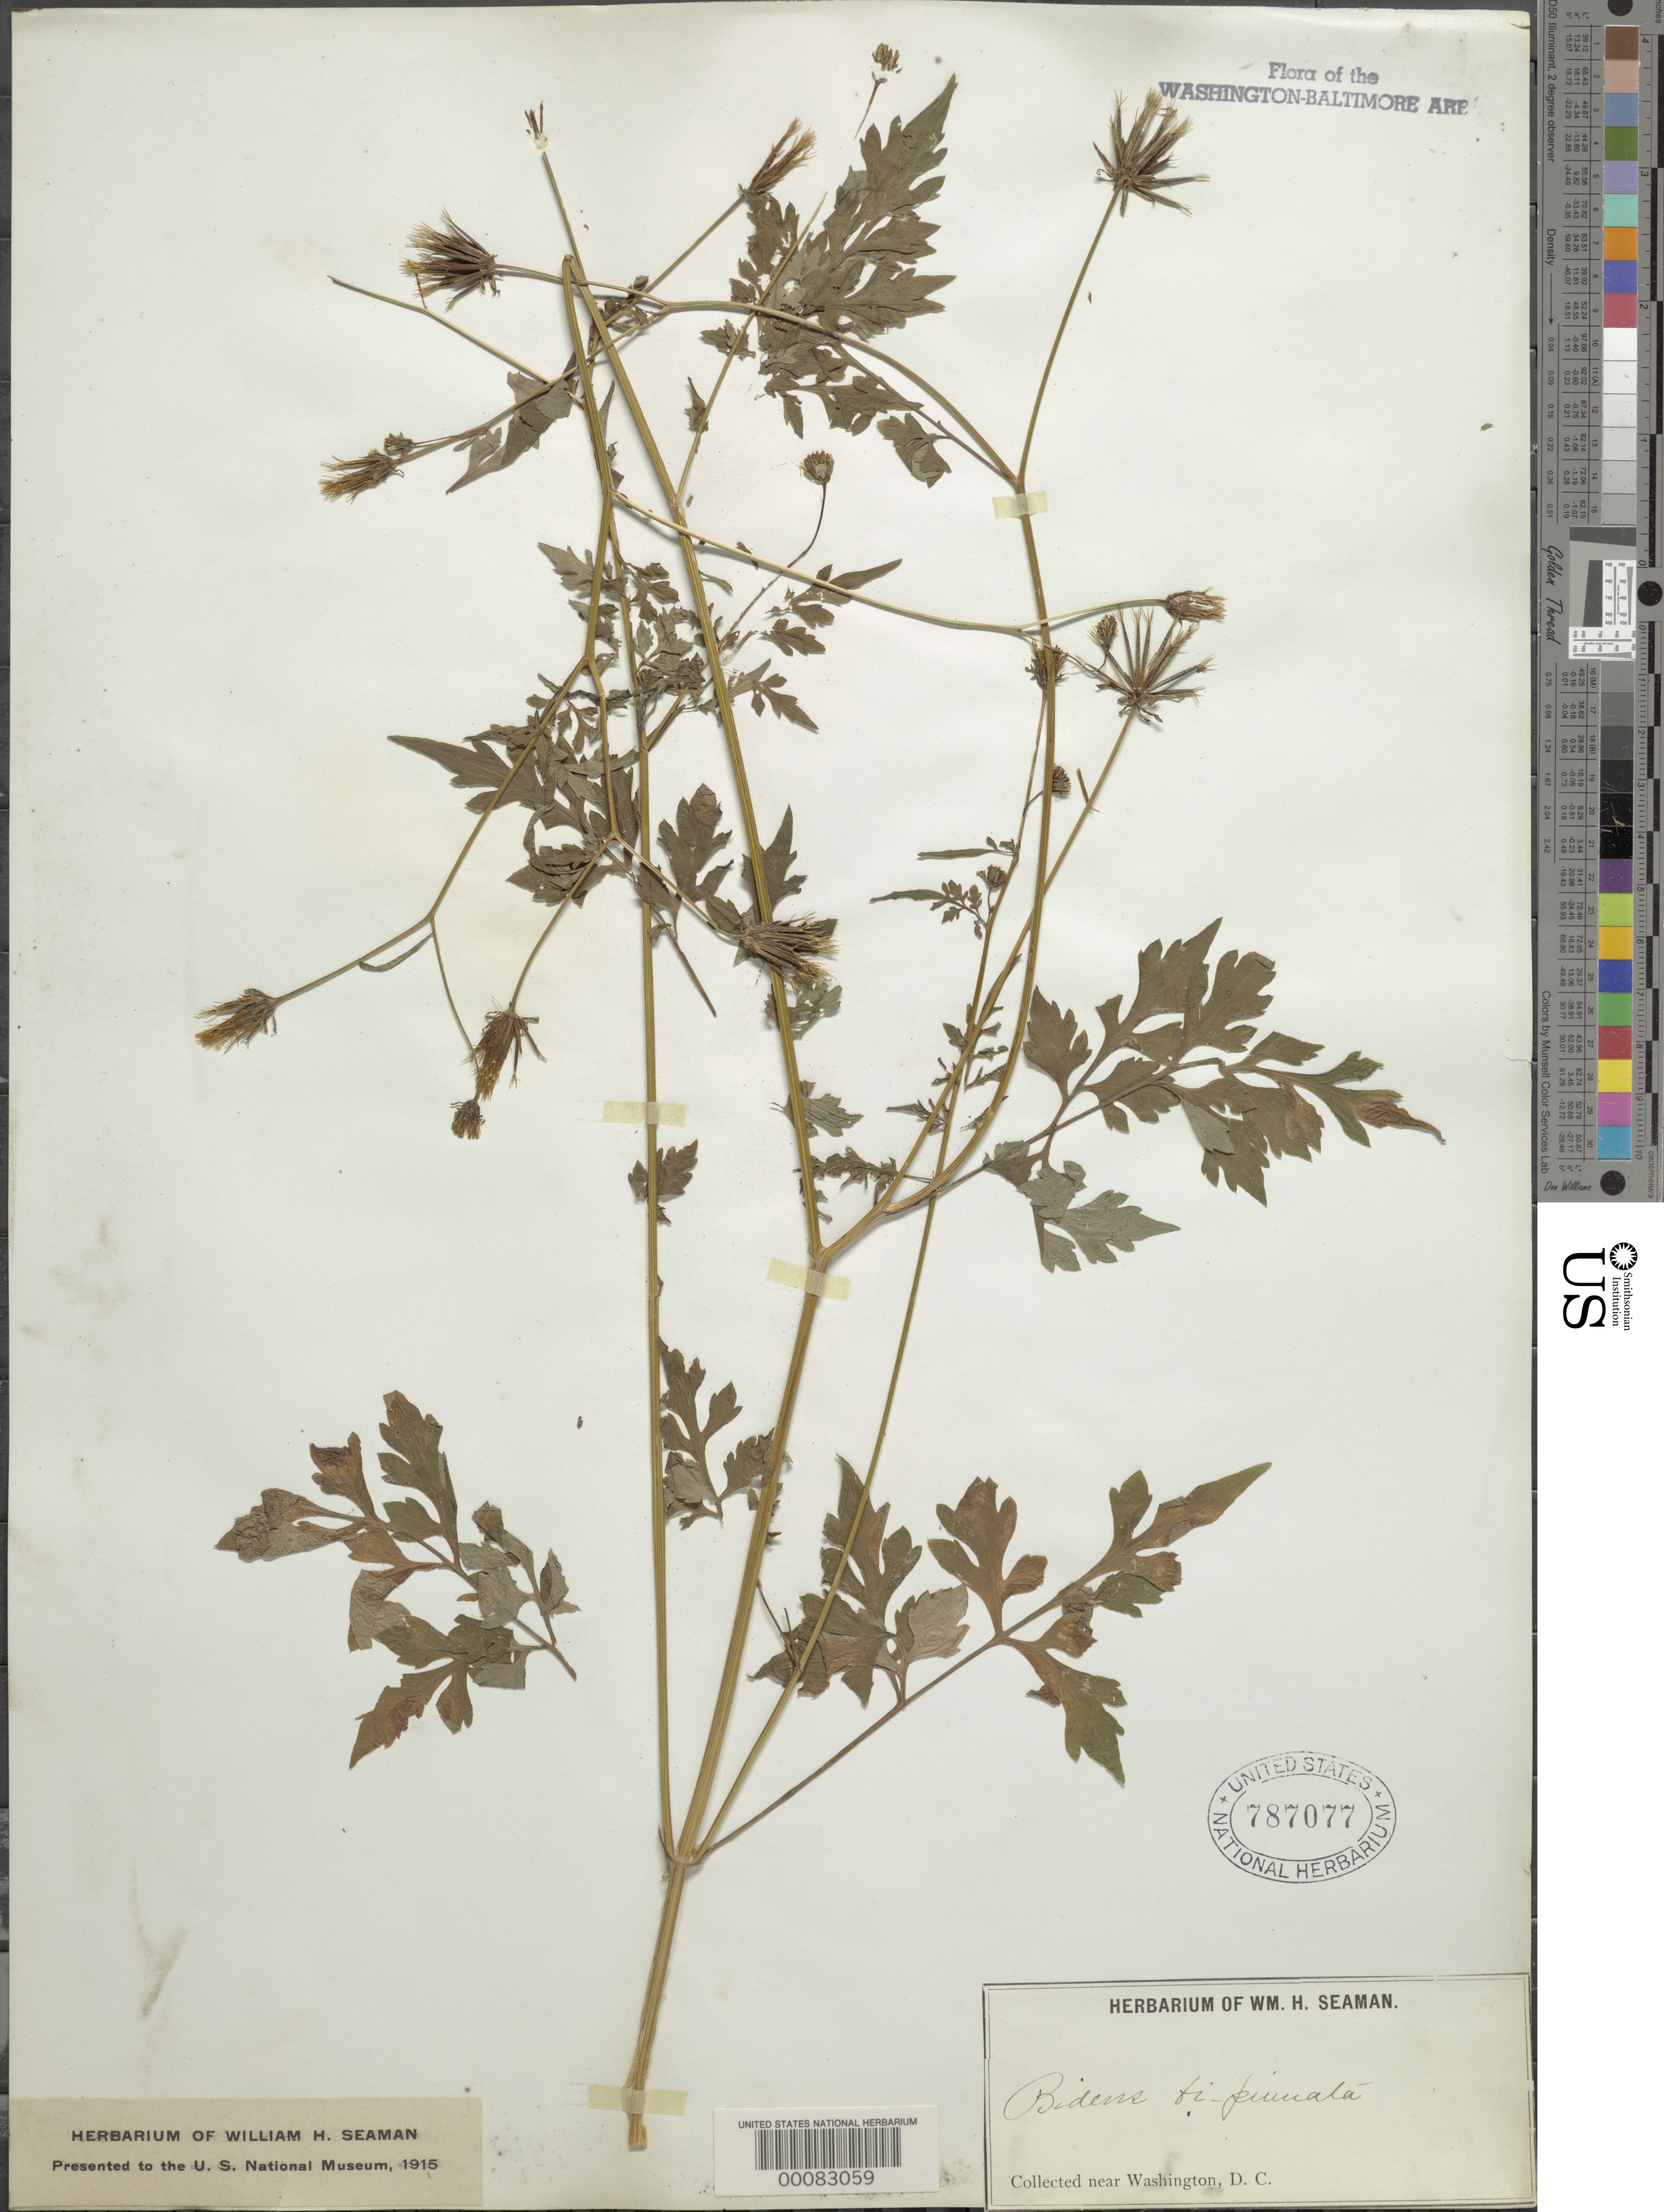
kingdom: Plantae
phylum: Tracheophyta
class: Magnoliopsida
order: Asterales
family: Asteraceae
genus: Bidens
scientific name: Bidens bipinnata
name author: L.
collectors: W. Seaman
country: United States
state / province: District of Columbia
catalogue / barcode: US 787077